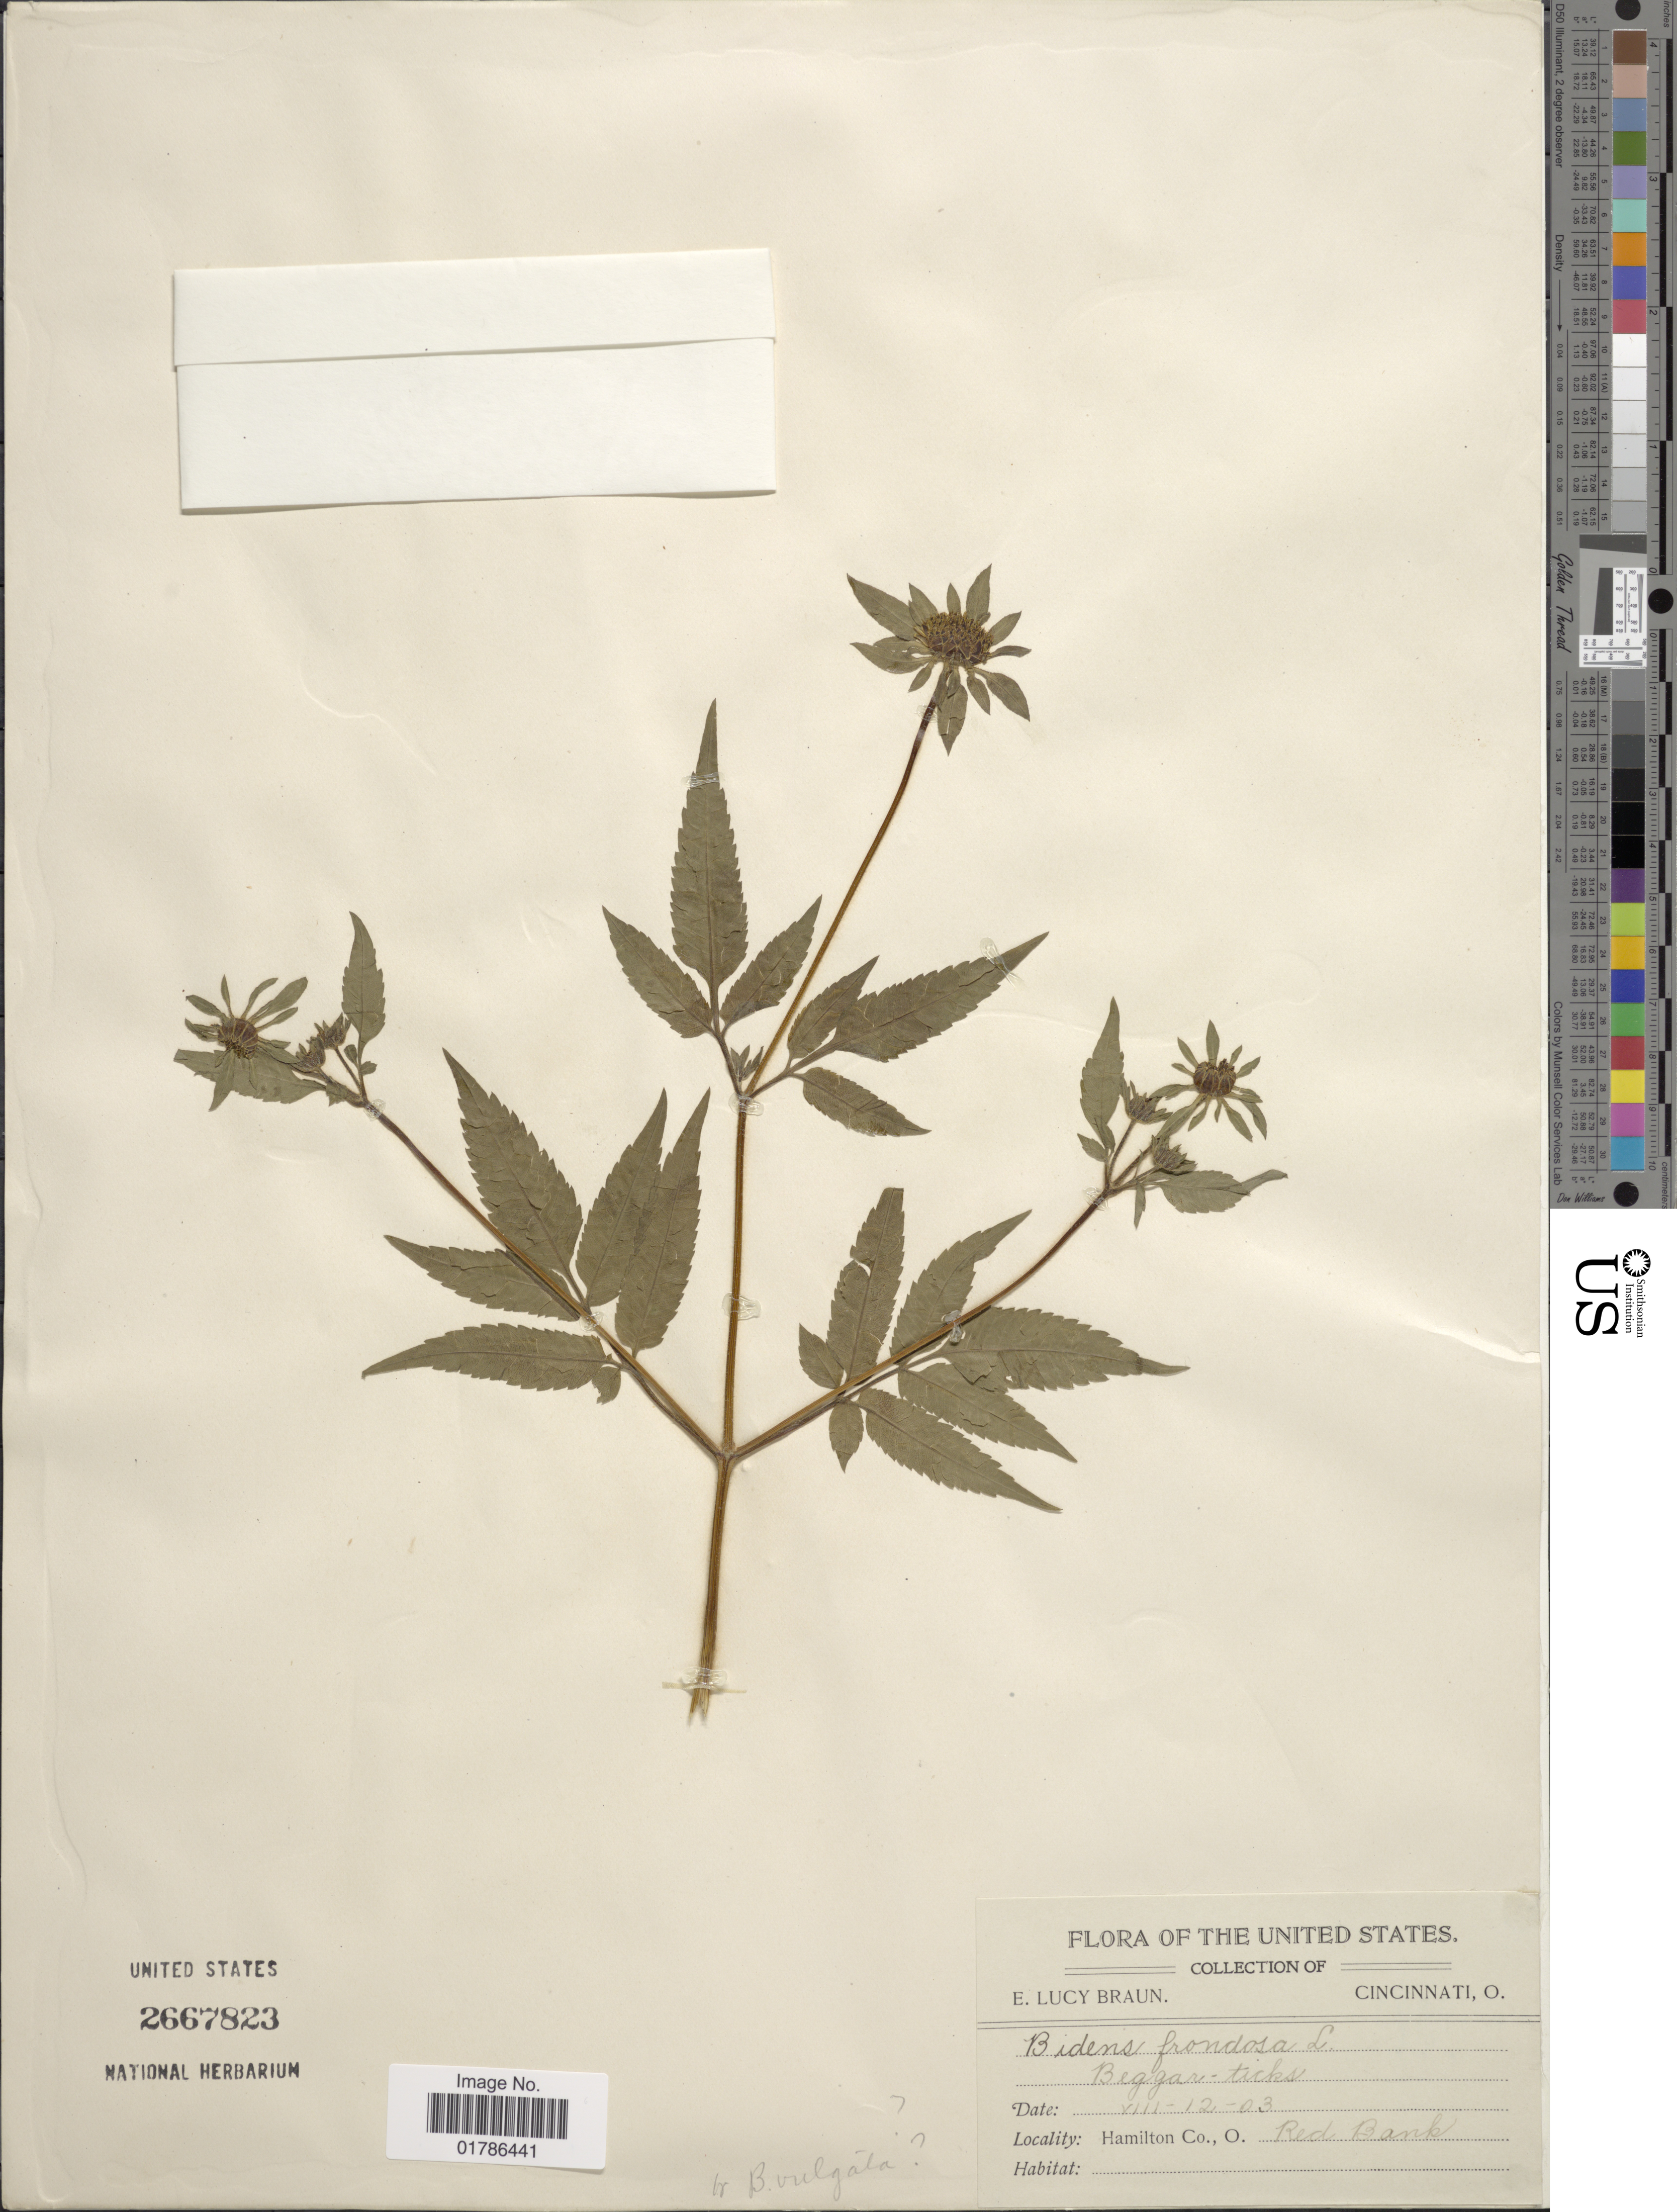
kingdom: Plantae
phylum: Tracheophyta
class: Magnoliopsida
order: Asterales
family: Asteraceae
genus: Bidens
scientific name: Bidens frondosa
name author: L.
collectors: E. L. Braun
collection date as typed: Transcribed d/m/y: 12/8/3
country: United States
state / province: Ohio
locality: Hamilton Co.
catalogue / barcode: US 2667823